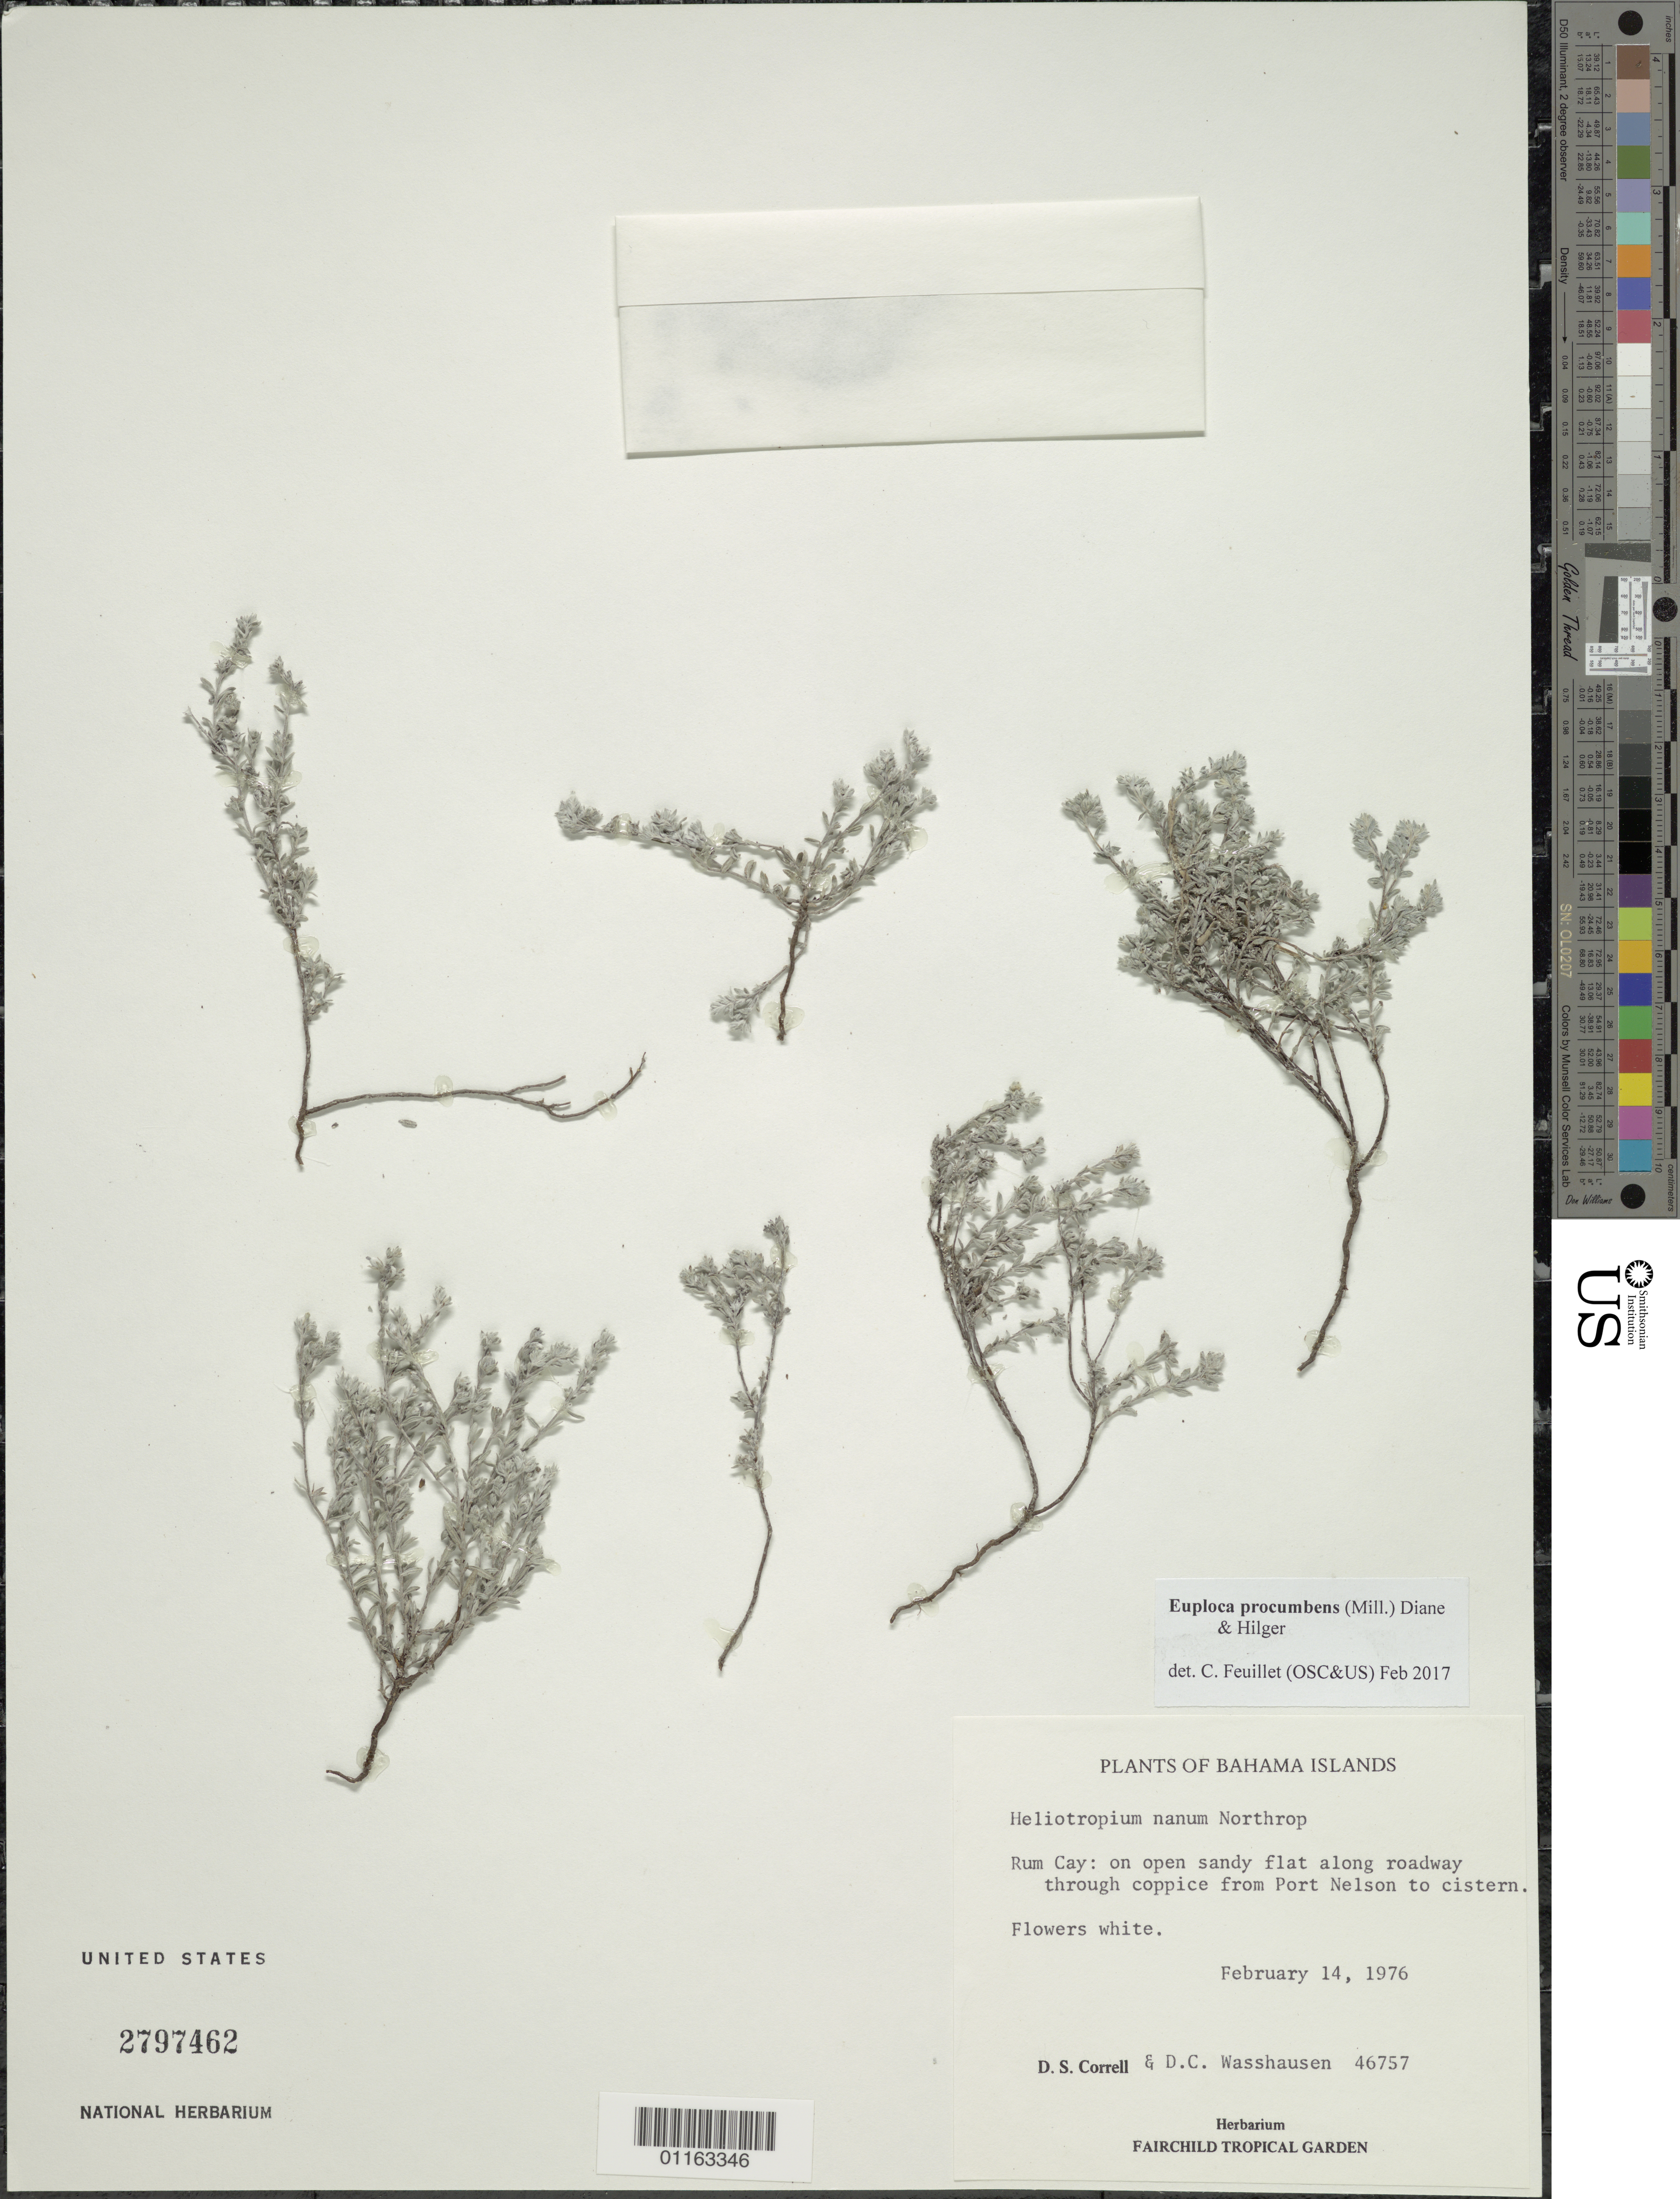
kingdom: Plantae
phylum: Tracheophyta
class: Magnoliopsida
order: Boraginales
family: Heliotropiaceae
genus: Euploca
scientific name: Euploca procumbens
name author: (Mill.) Diane & Hilger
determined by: Feuillet, C.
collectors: D. S. Correll & D. C. Wasshausen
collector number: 46757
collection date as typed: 14 Feb 1976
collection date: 1976-02-14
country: Bahamas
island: Rum Cay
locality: Rum Cay. Port Nelson to cistern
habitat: In open sandy flat along roadway through coppice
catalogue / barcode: US 2797462